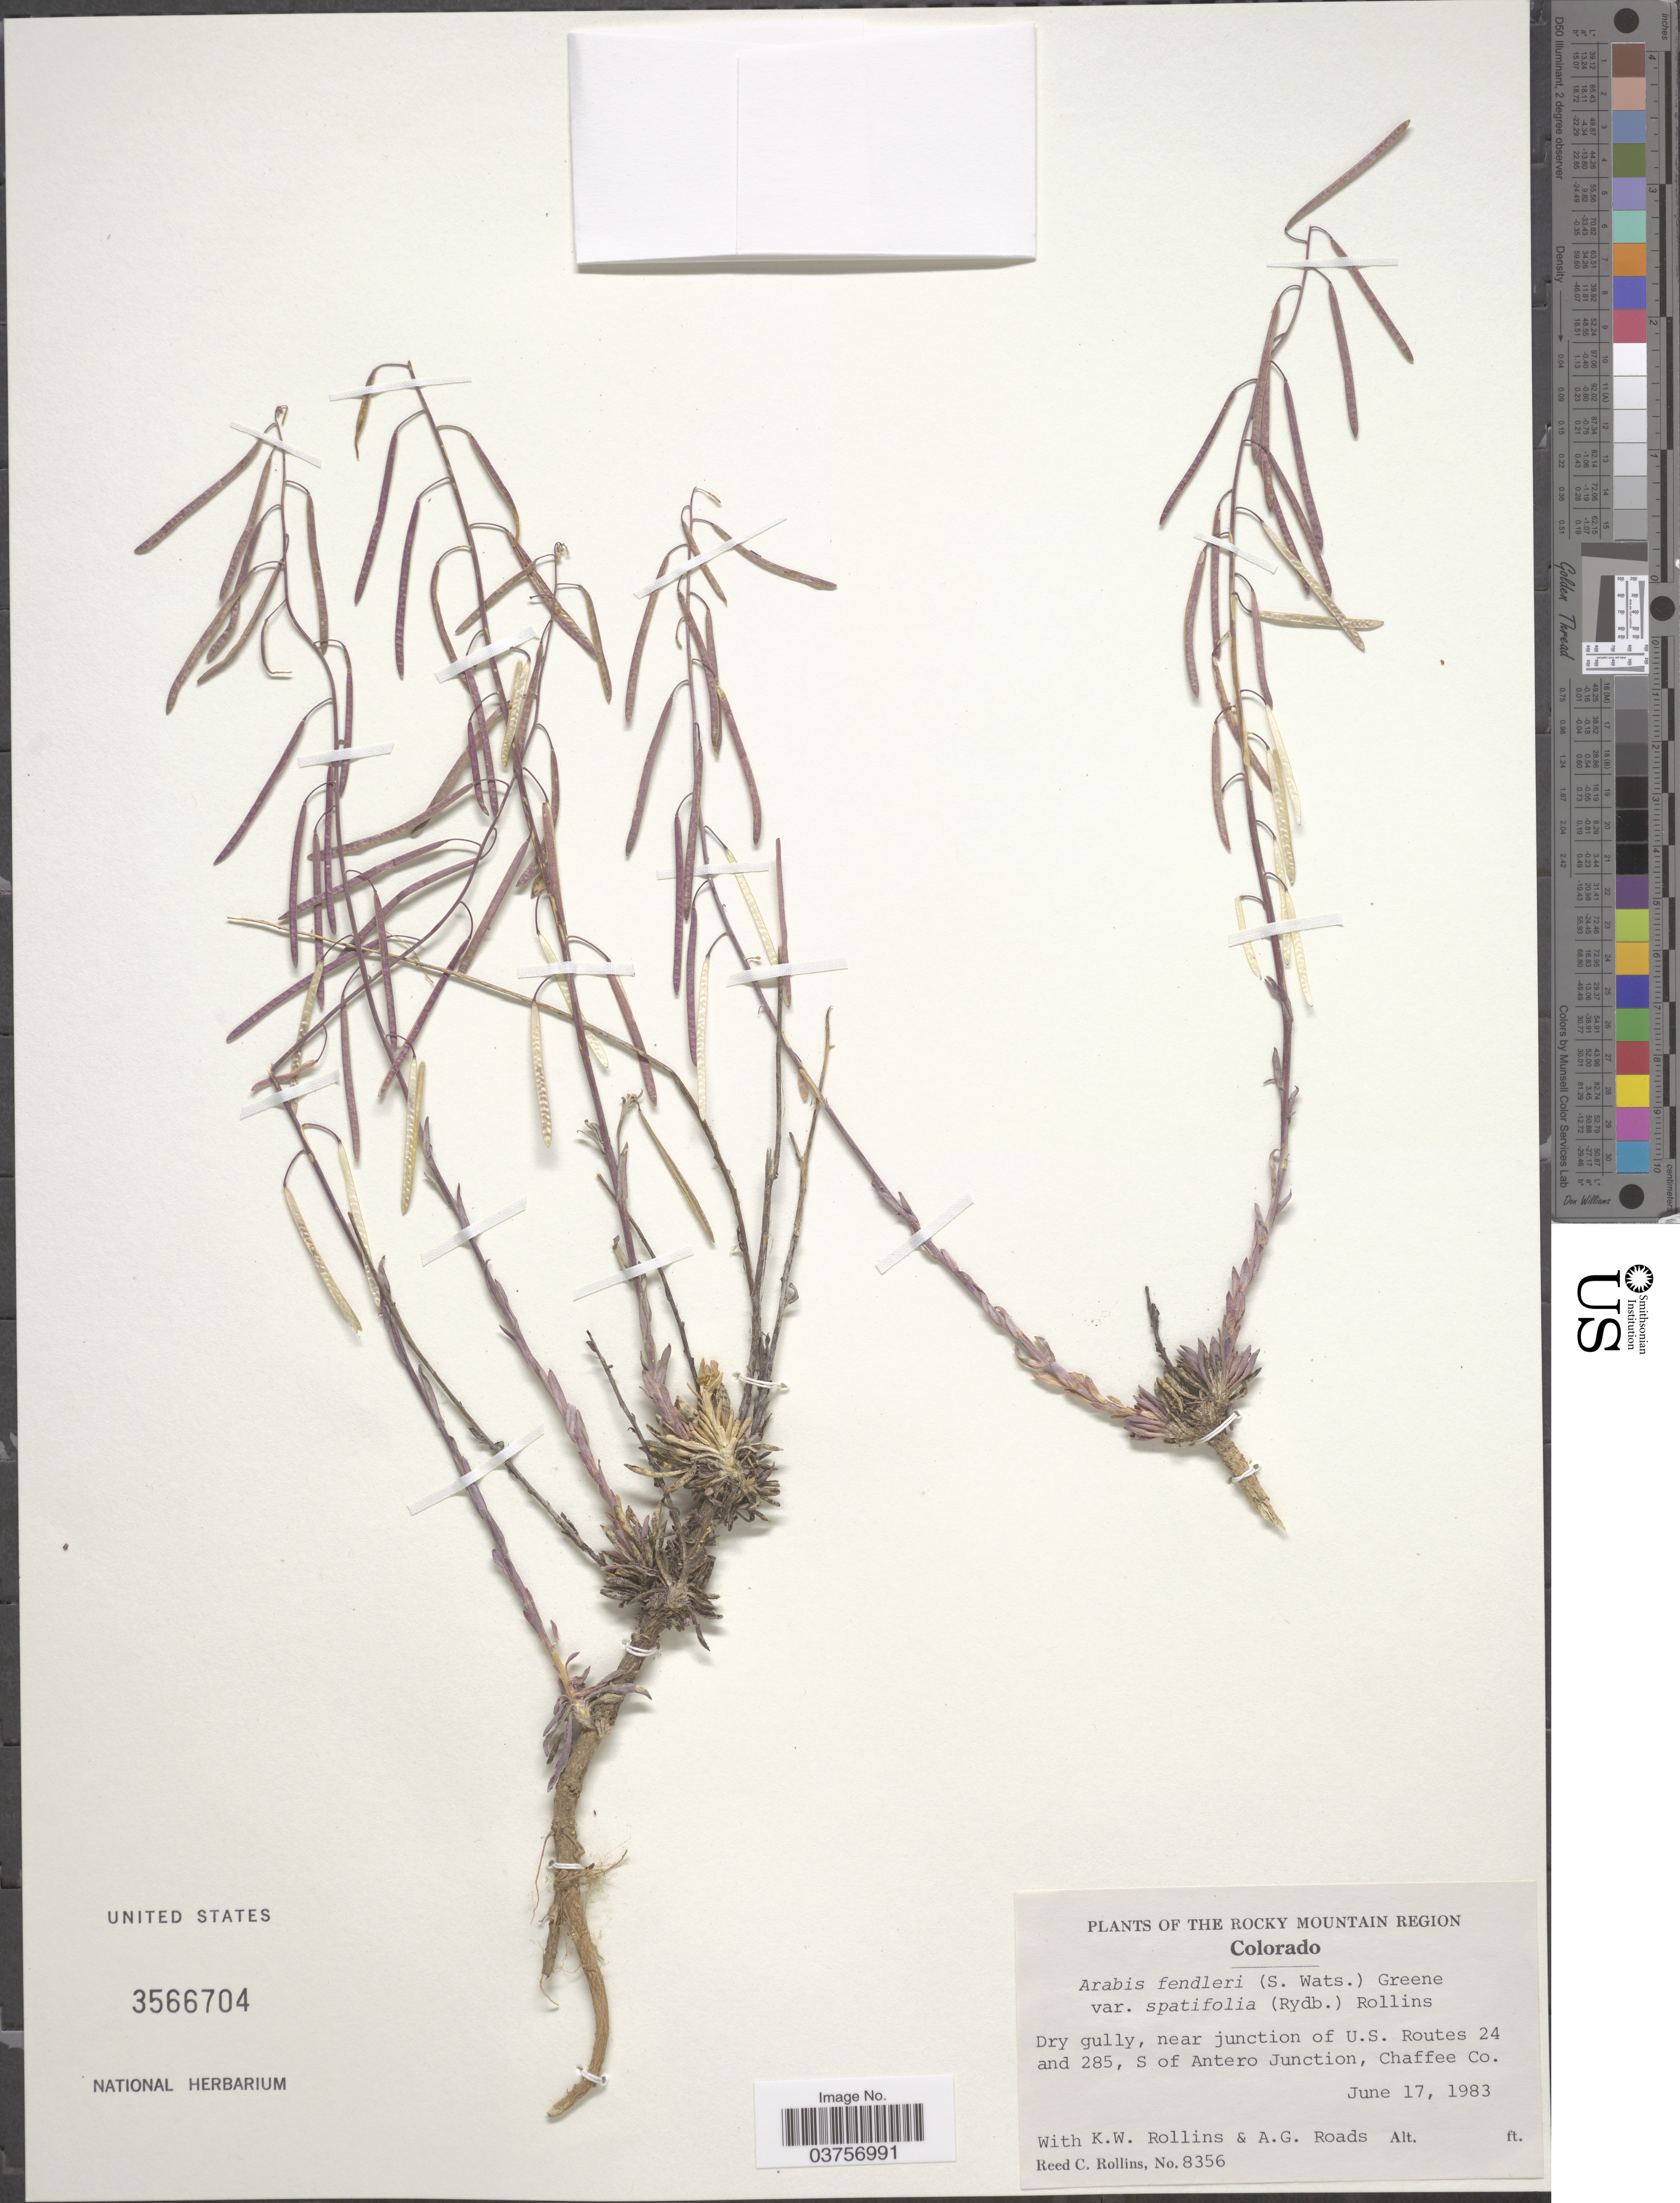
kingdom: Plantae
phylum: Tracheophyta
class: Magnoliopsida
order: Brassicales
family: Brassicaceae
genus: Arabis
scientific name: Arabis fendleri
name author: (S. Watson) Greene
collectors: R. C. Rollins, K. W. Rollins & A. Roads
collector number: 8356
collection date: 1983-06-17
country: United States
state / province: Colorado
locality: The Rocky Mountain Region. Near junction of U.S. Routes 24 and 285, S of Antero Junction, Chaffee Co.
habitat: dry gully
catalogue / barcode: US 3566704